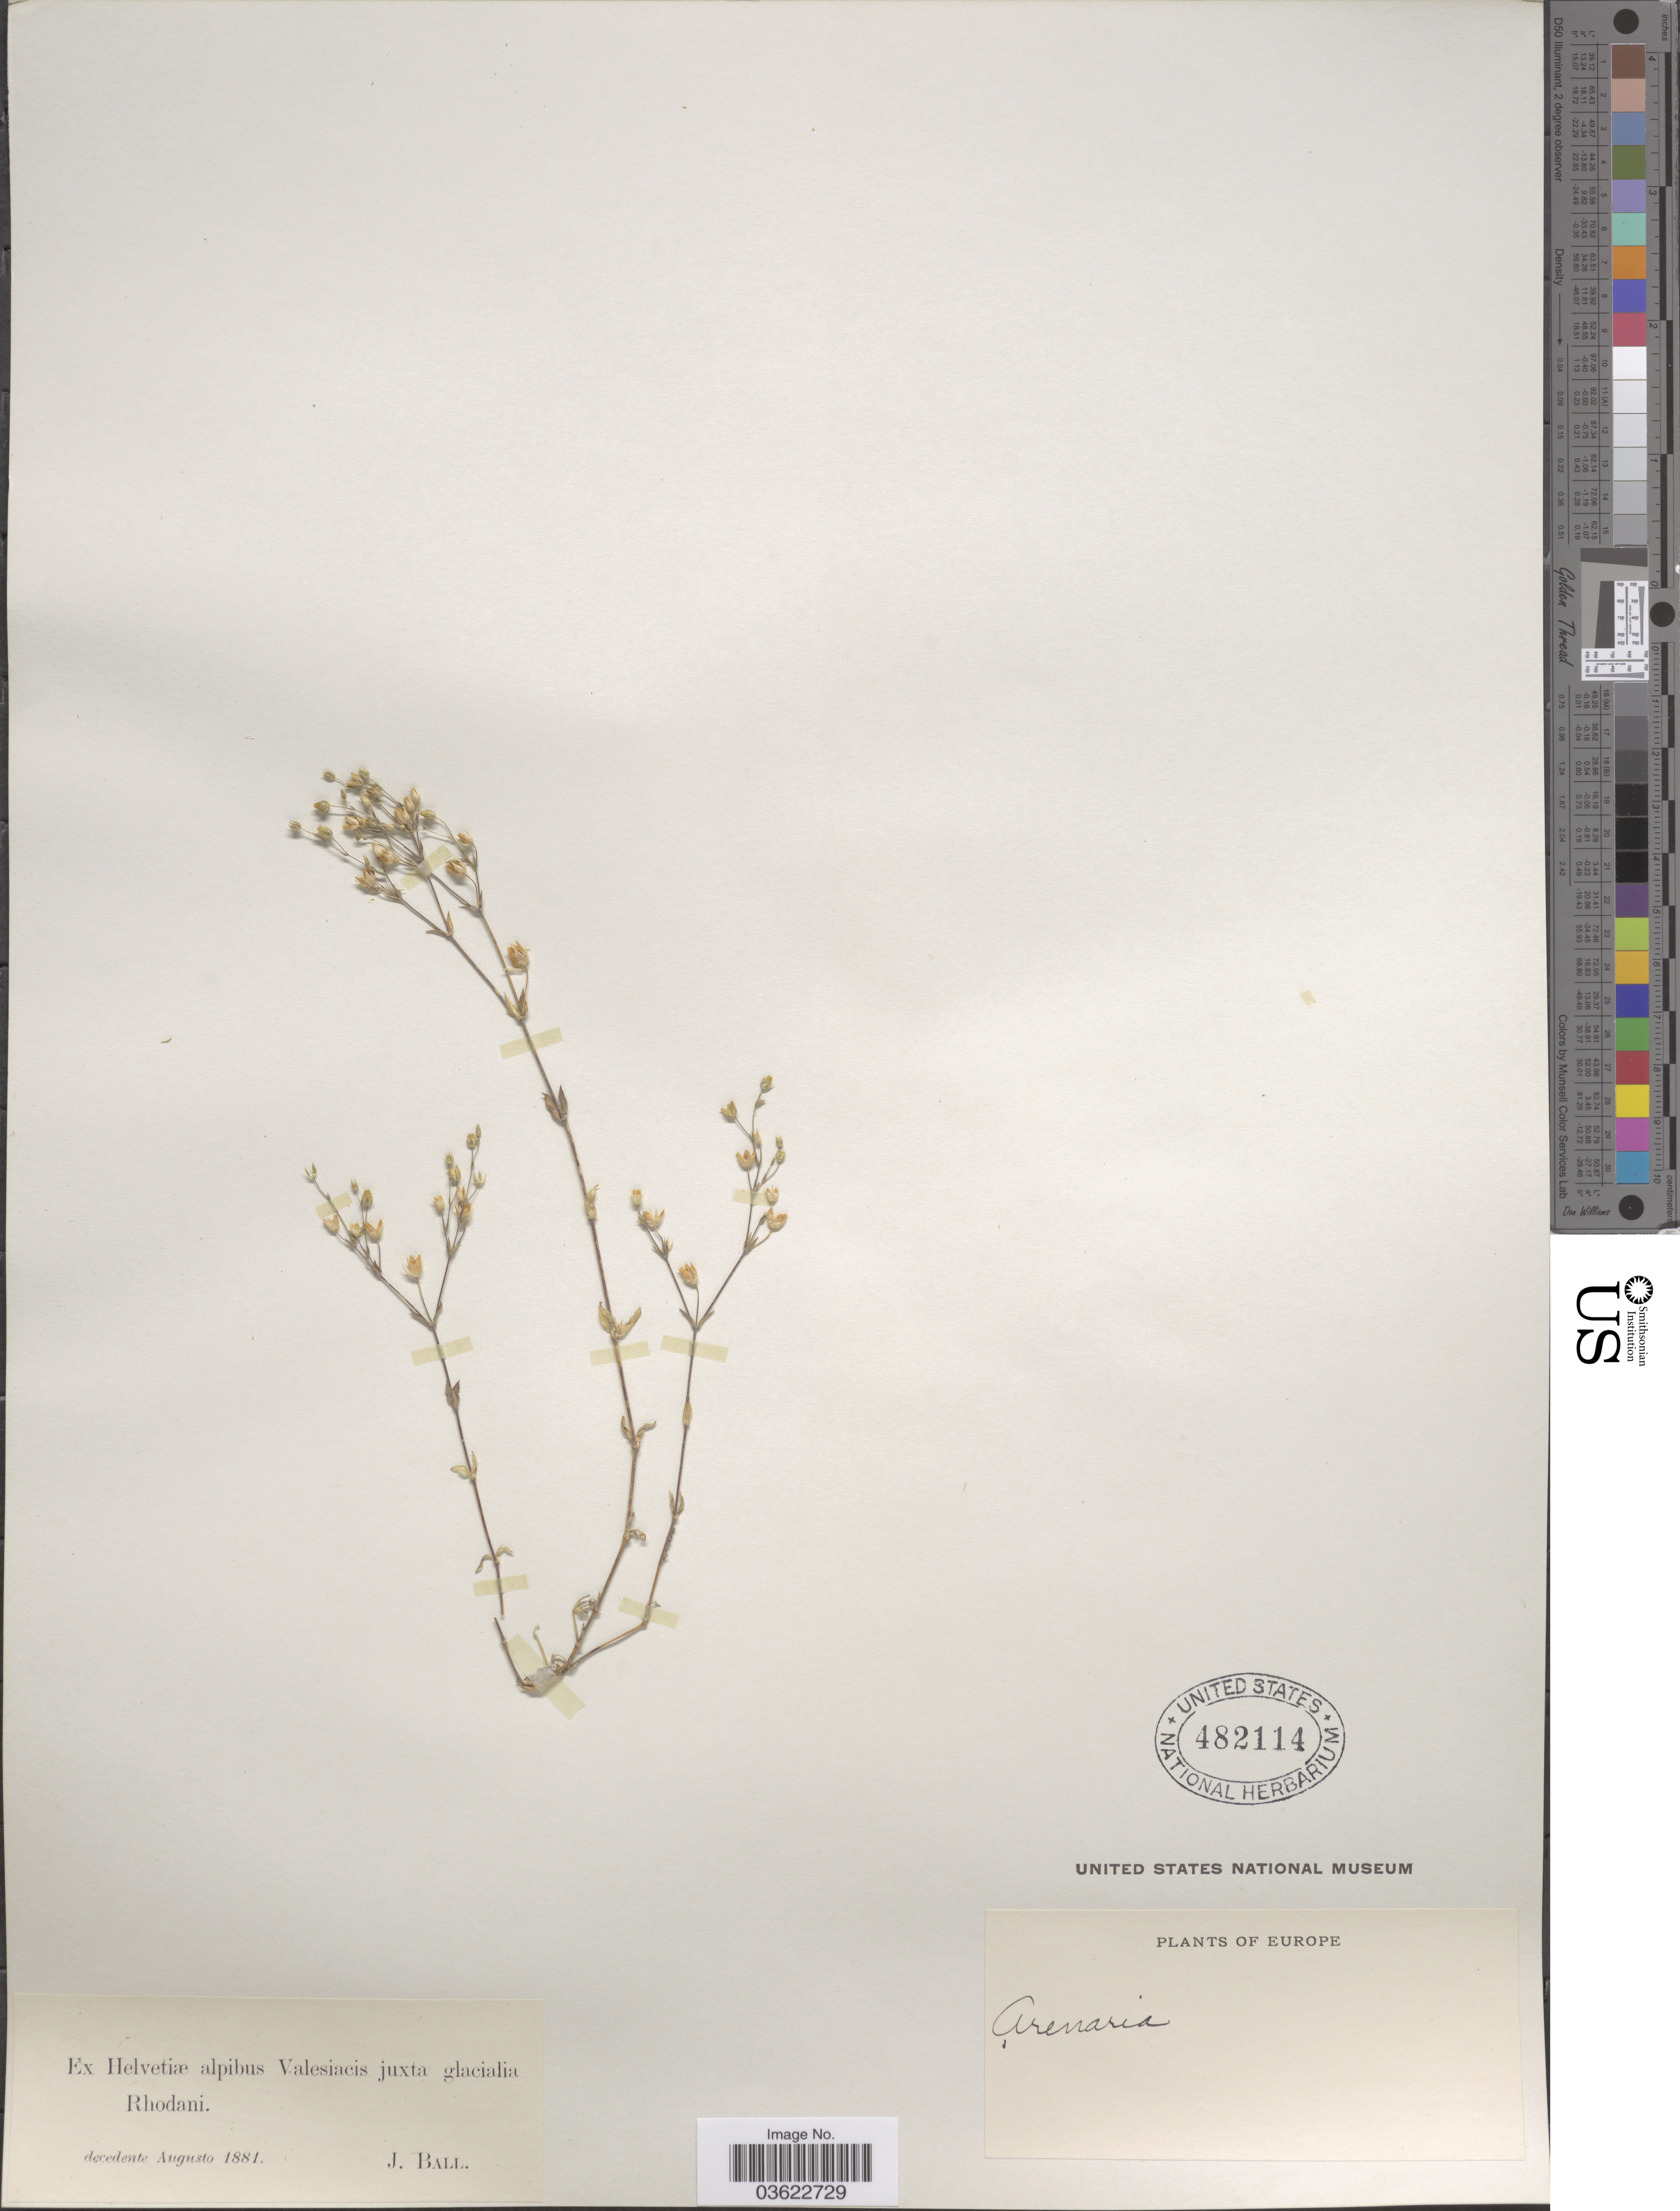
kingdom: Plantae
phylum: Tracheophyta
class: Magnoliopsida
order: Caryophyllales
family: Caryophyllaceae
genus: Arenaria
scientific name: Arenaria sp.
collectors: J. Ball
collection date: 1881-08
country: Switzerland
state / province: Valais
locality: Ex Helvetiæ alpibus Valesiacis juxta glacialia Rhodani.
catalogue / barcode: US 482114